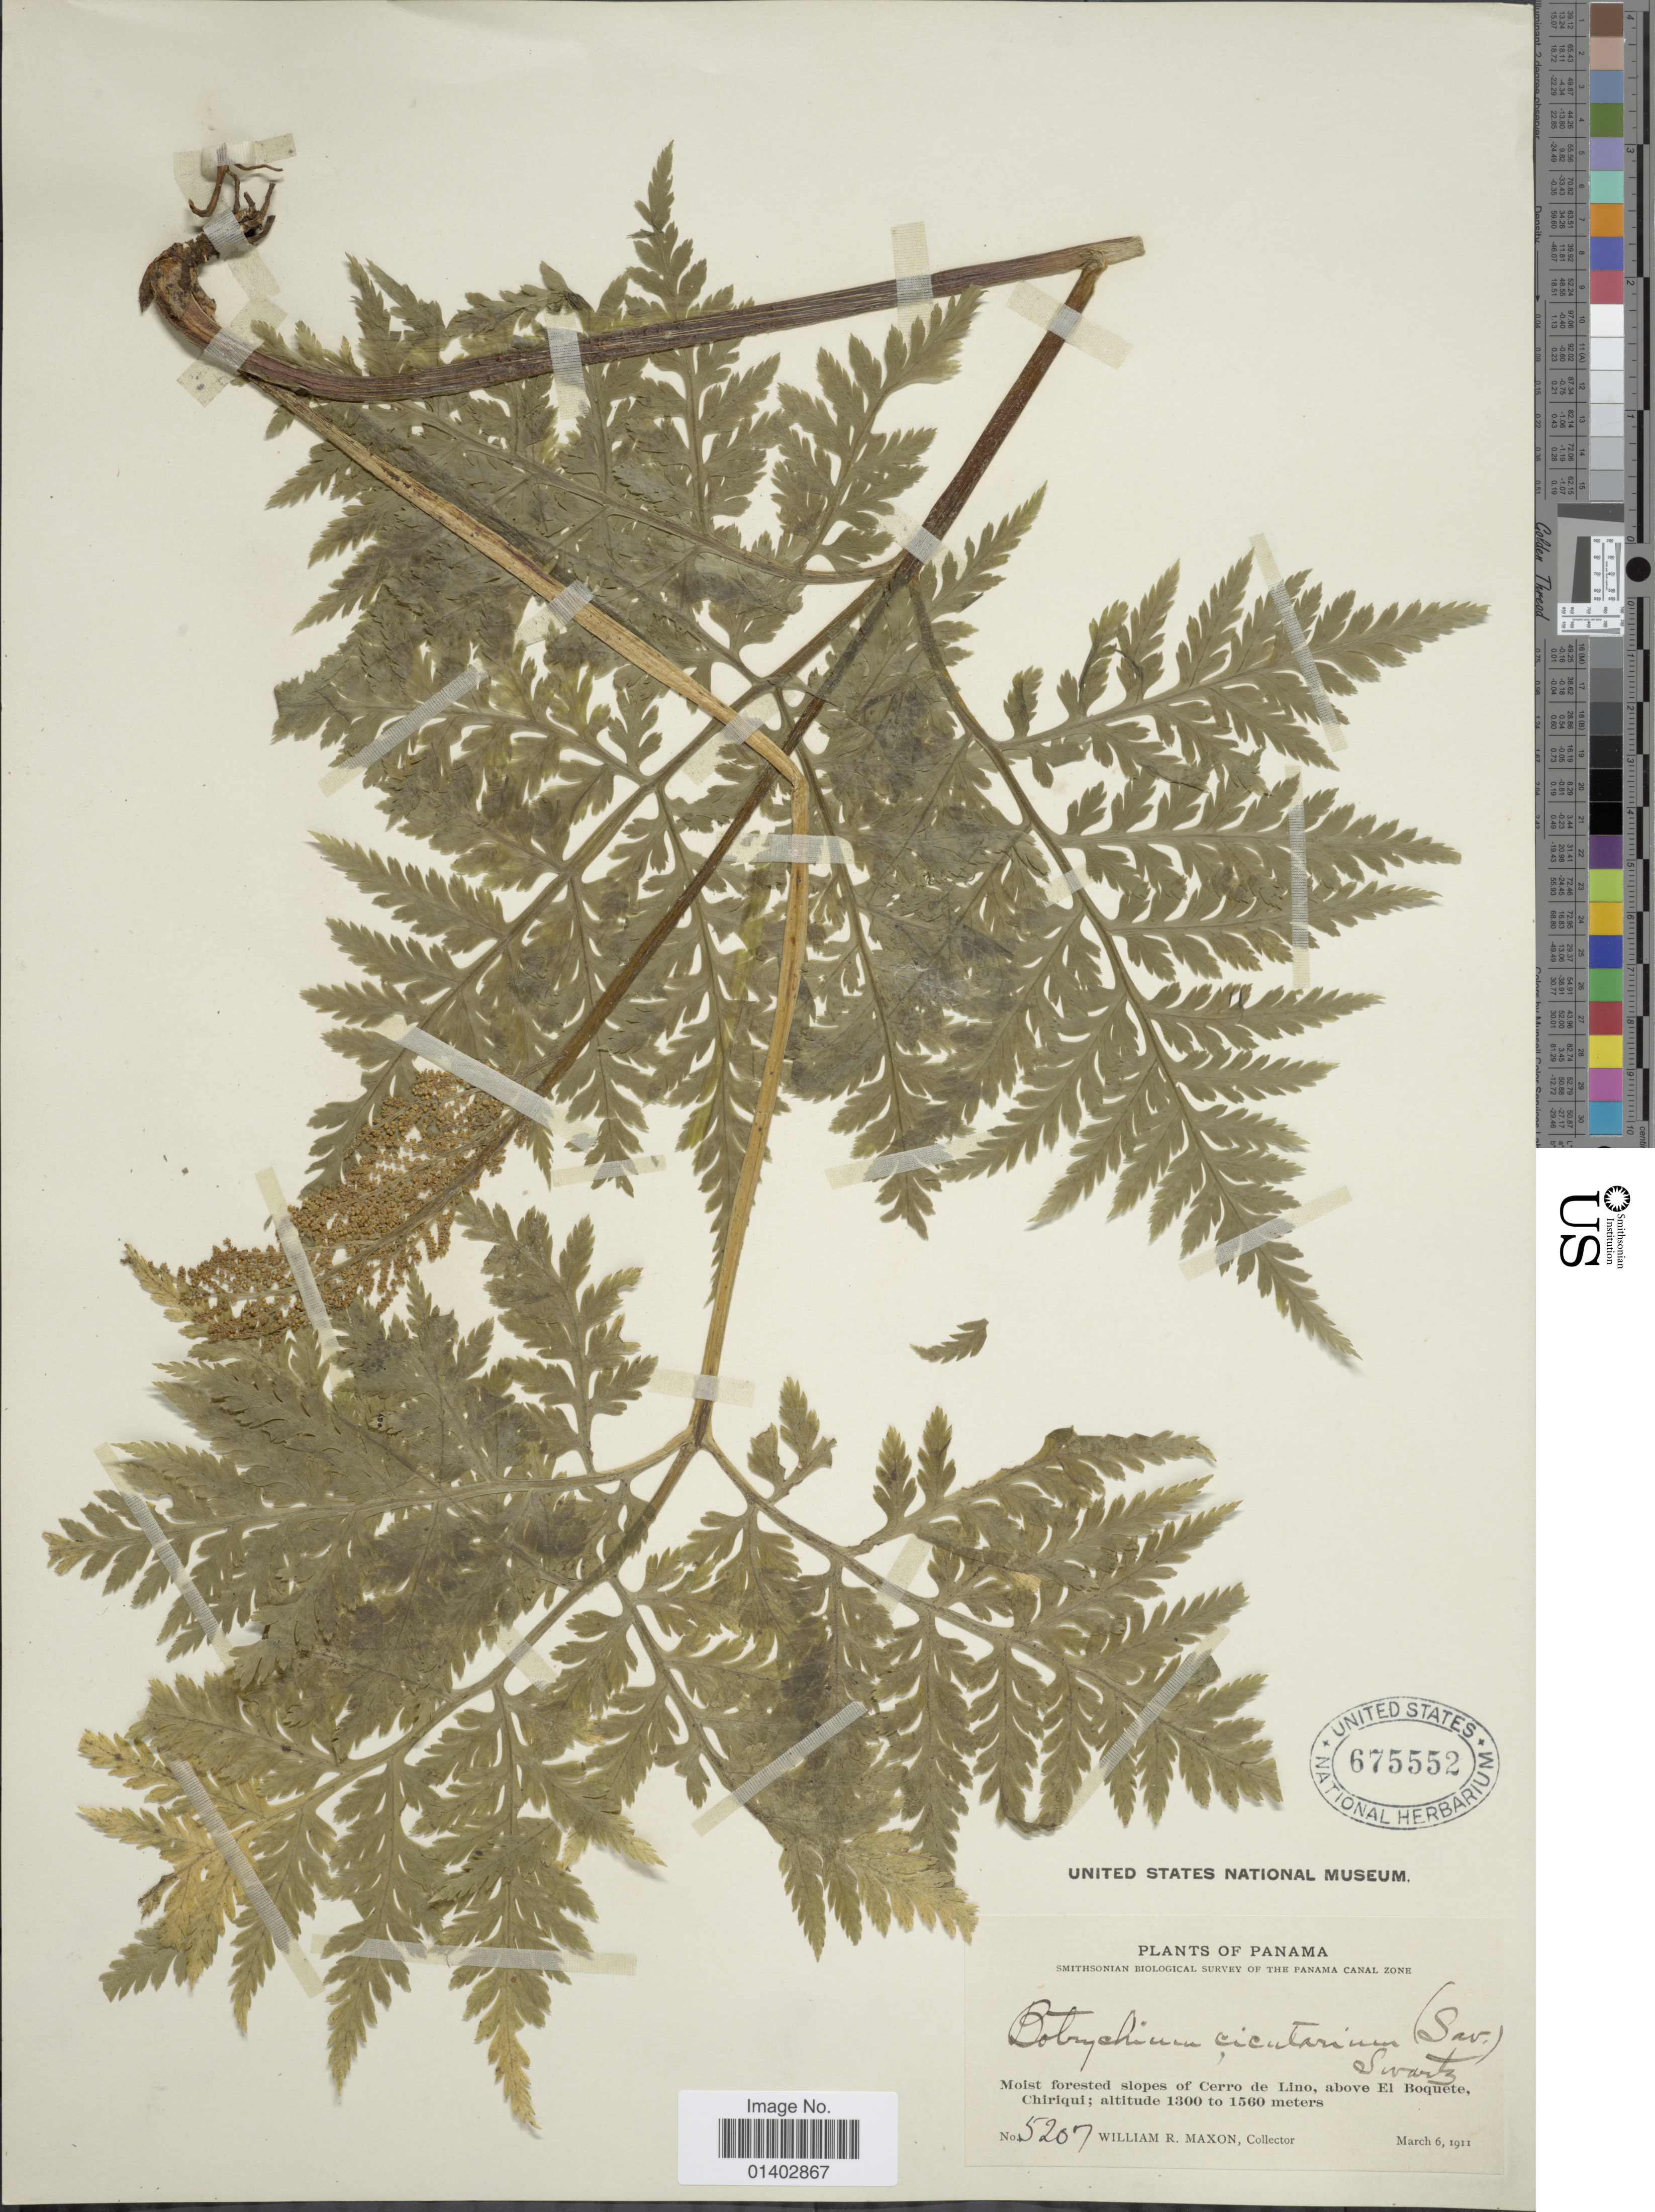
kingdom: Plantae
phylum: Tracheophyta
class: Polypodiopsida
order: Ophioglossales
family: Ophioglossaceae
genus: Botrychium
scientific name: Botrychium virginianum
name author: (L.) Sw.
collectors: W. R. Maxon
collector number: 5207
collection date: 1911-03-06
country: Panama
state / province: Chiriqui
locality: Moist forested slopes of Cerro de Lino, above El Boquete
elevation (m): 1300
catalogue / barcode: US 675552